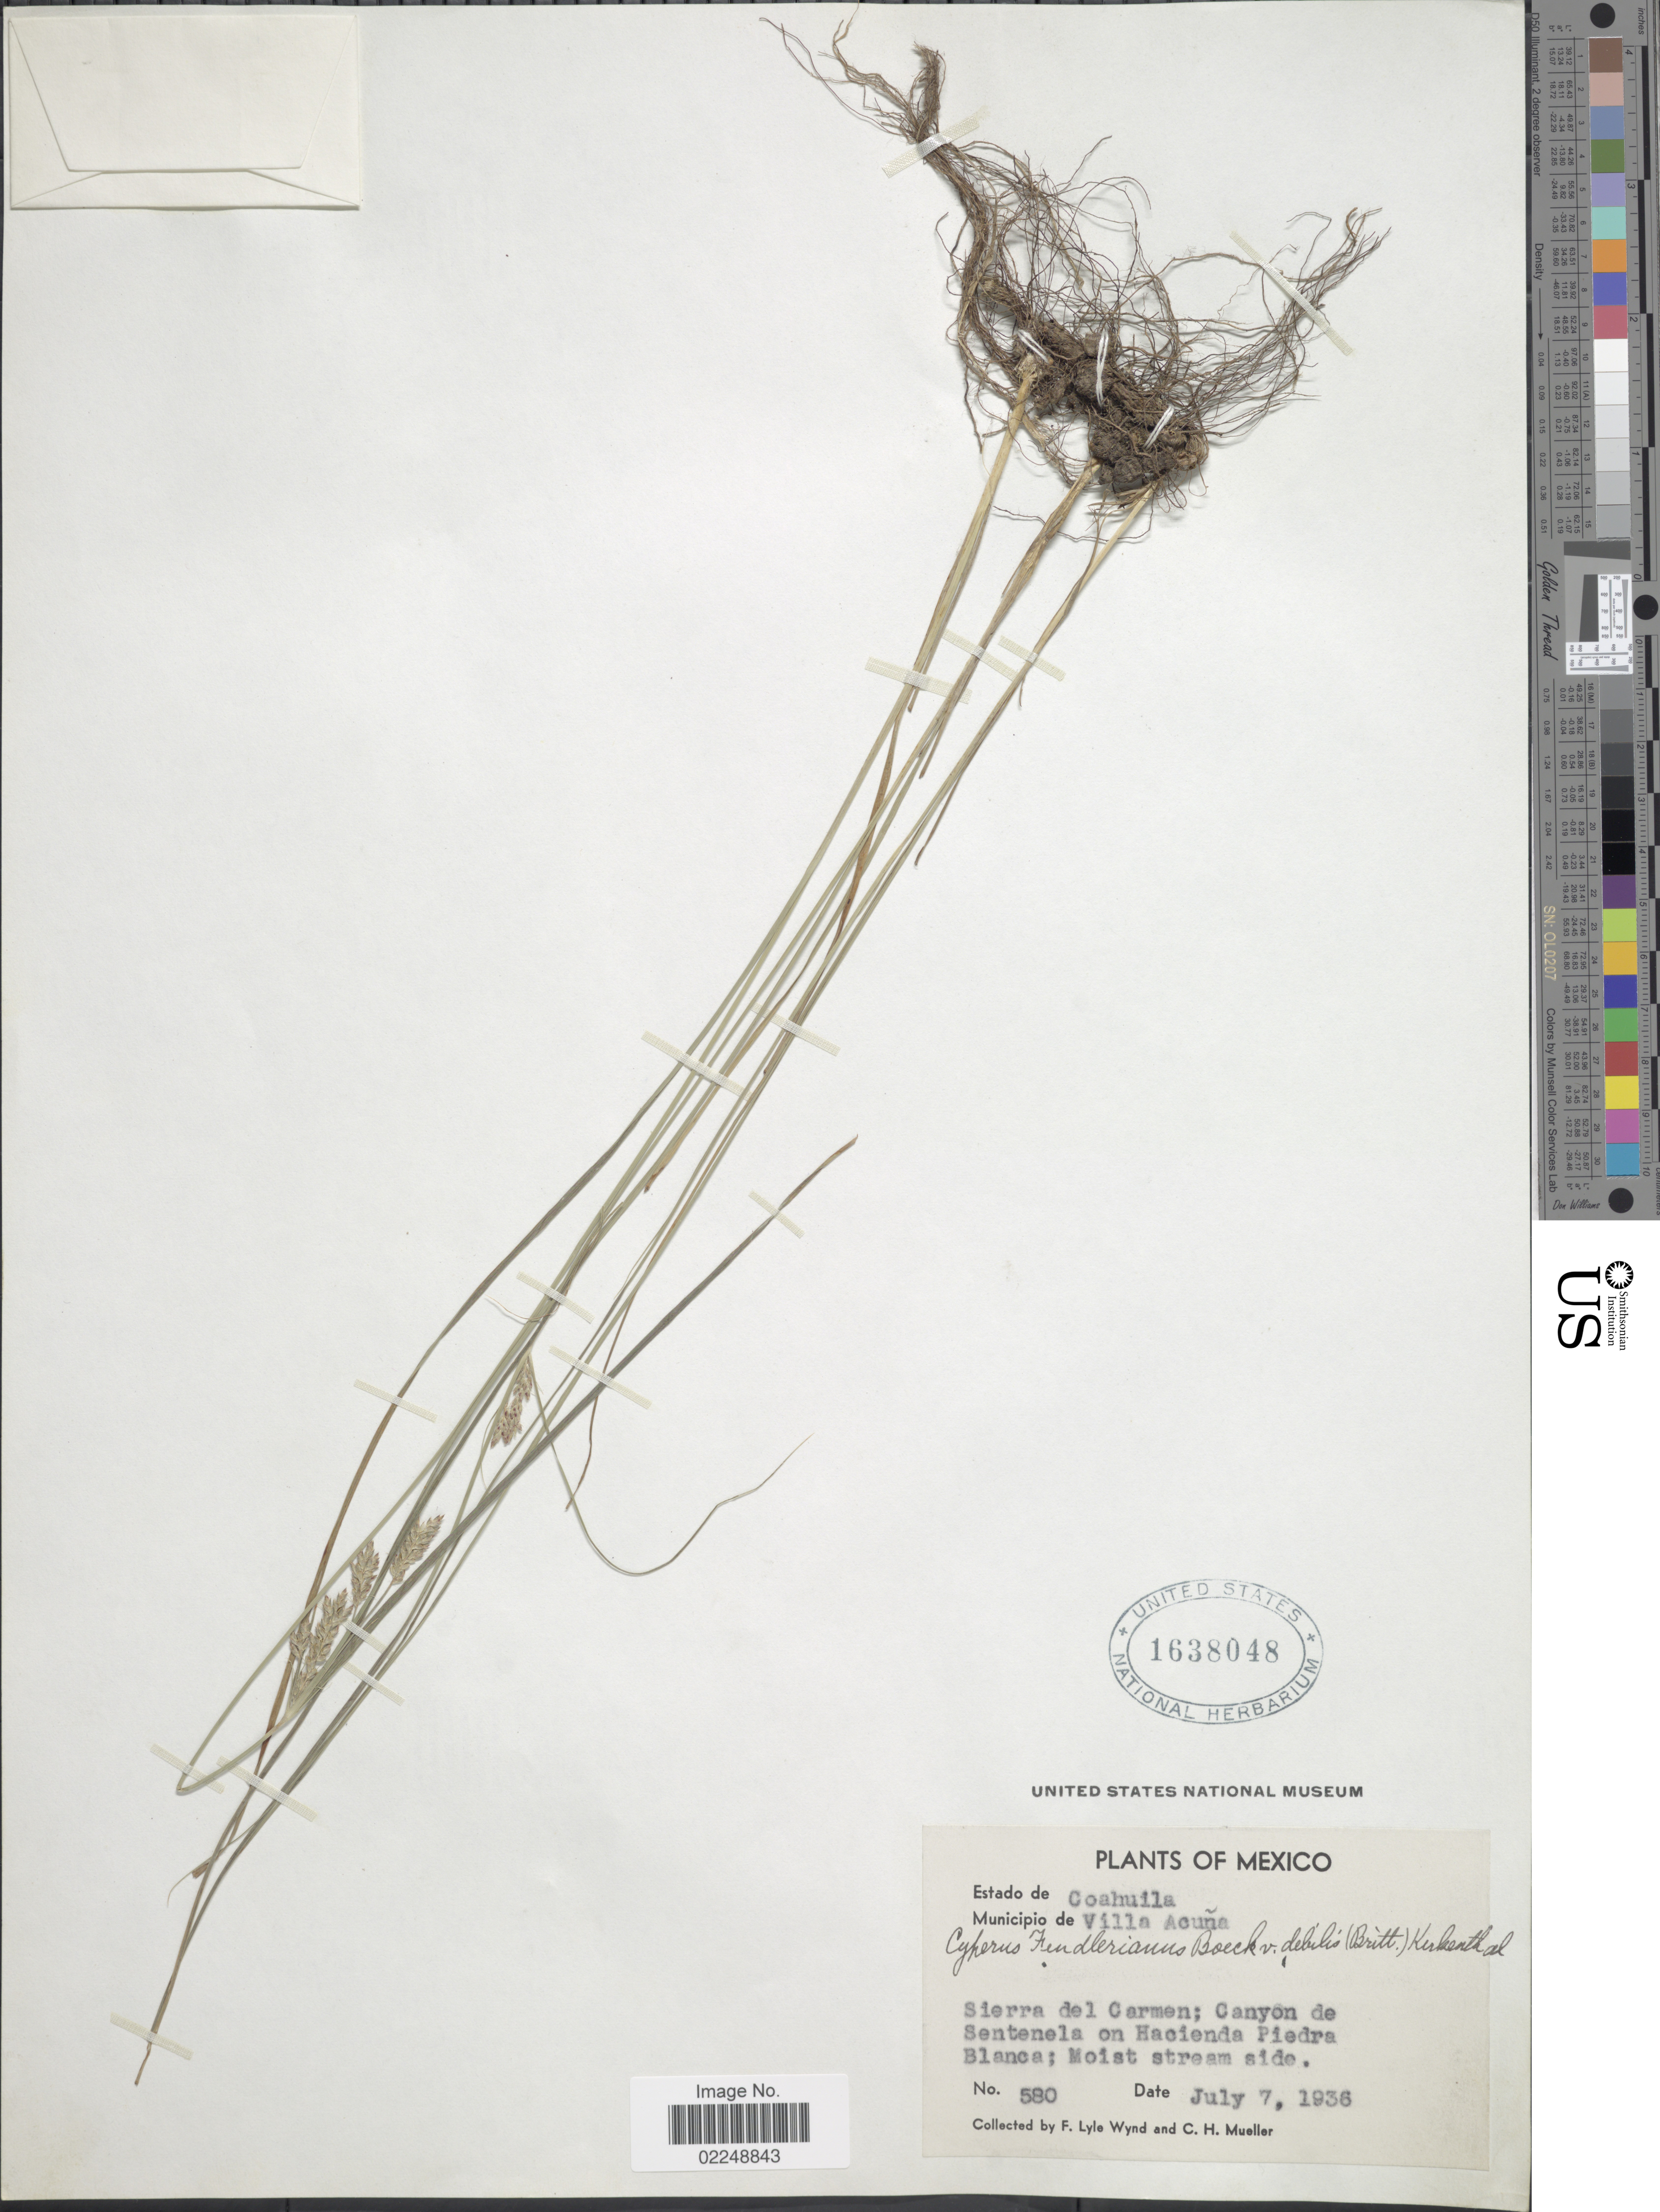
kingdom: Plantae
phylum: Tracheophyta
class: Liliopsida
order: Poales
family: Cyperaceae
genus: Cyperus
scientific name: Cyperus fendlerianus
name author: Boeckeler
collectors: F. L. Wynd & C. H. Mueller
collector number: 580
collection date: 1936-07-07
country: Mexico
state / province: Coahuila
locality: Municipio de Villa Acuna, Sierra del Carmen; Canyon de Sentenela on Hacienda Piedra Blanca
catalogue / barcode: US 1638048